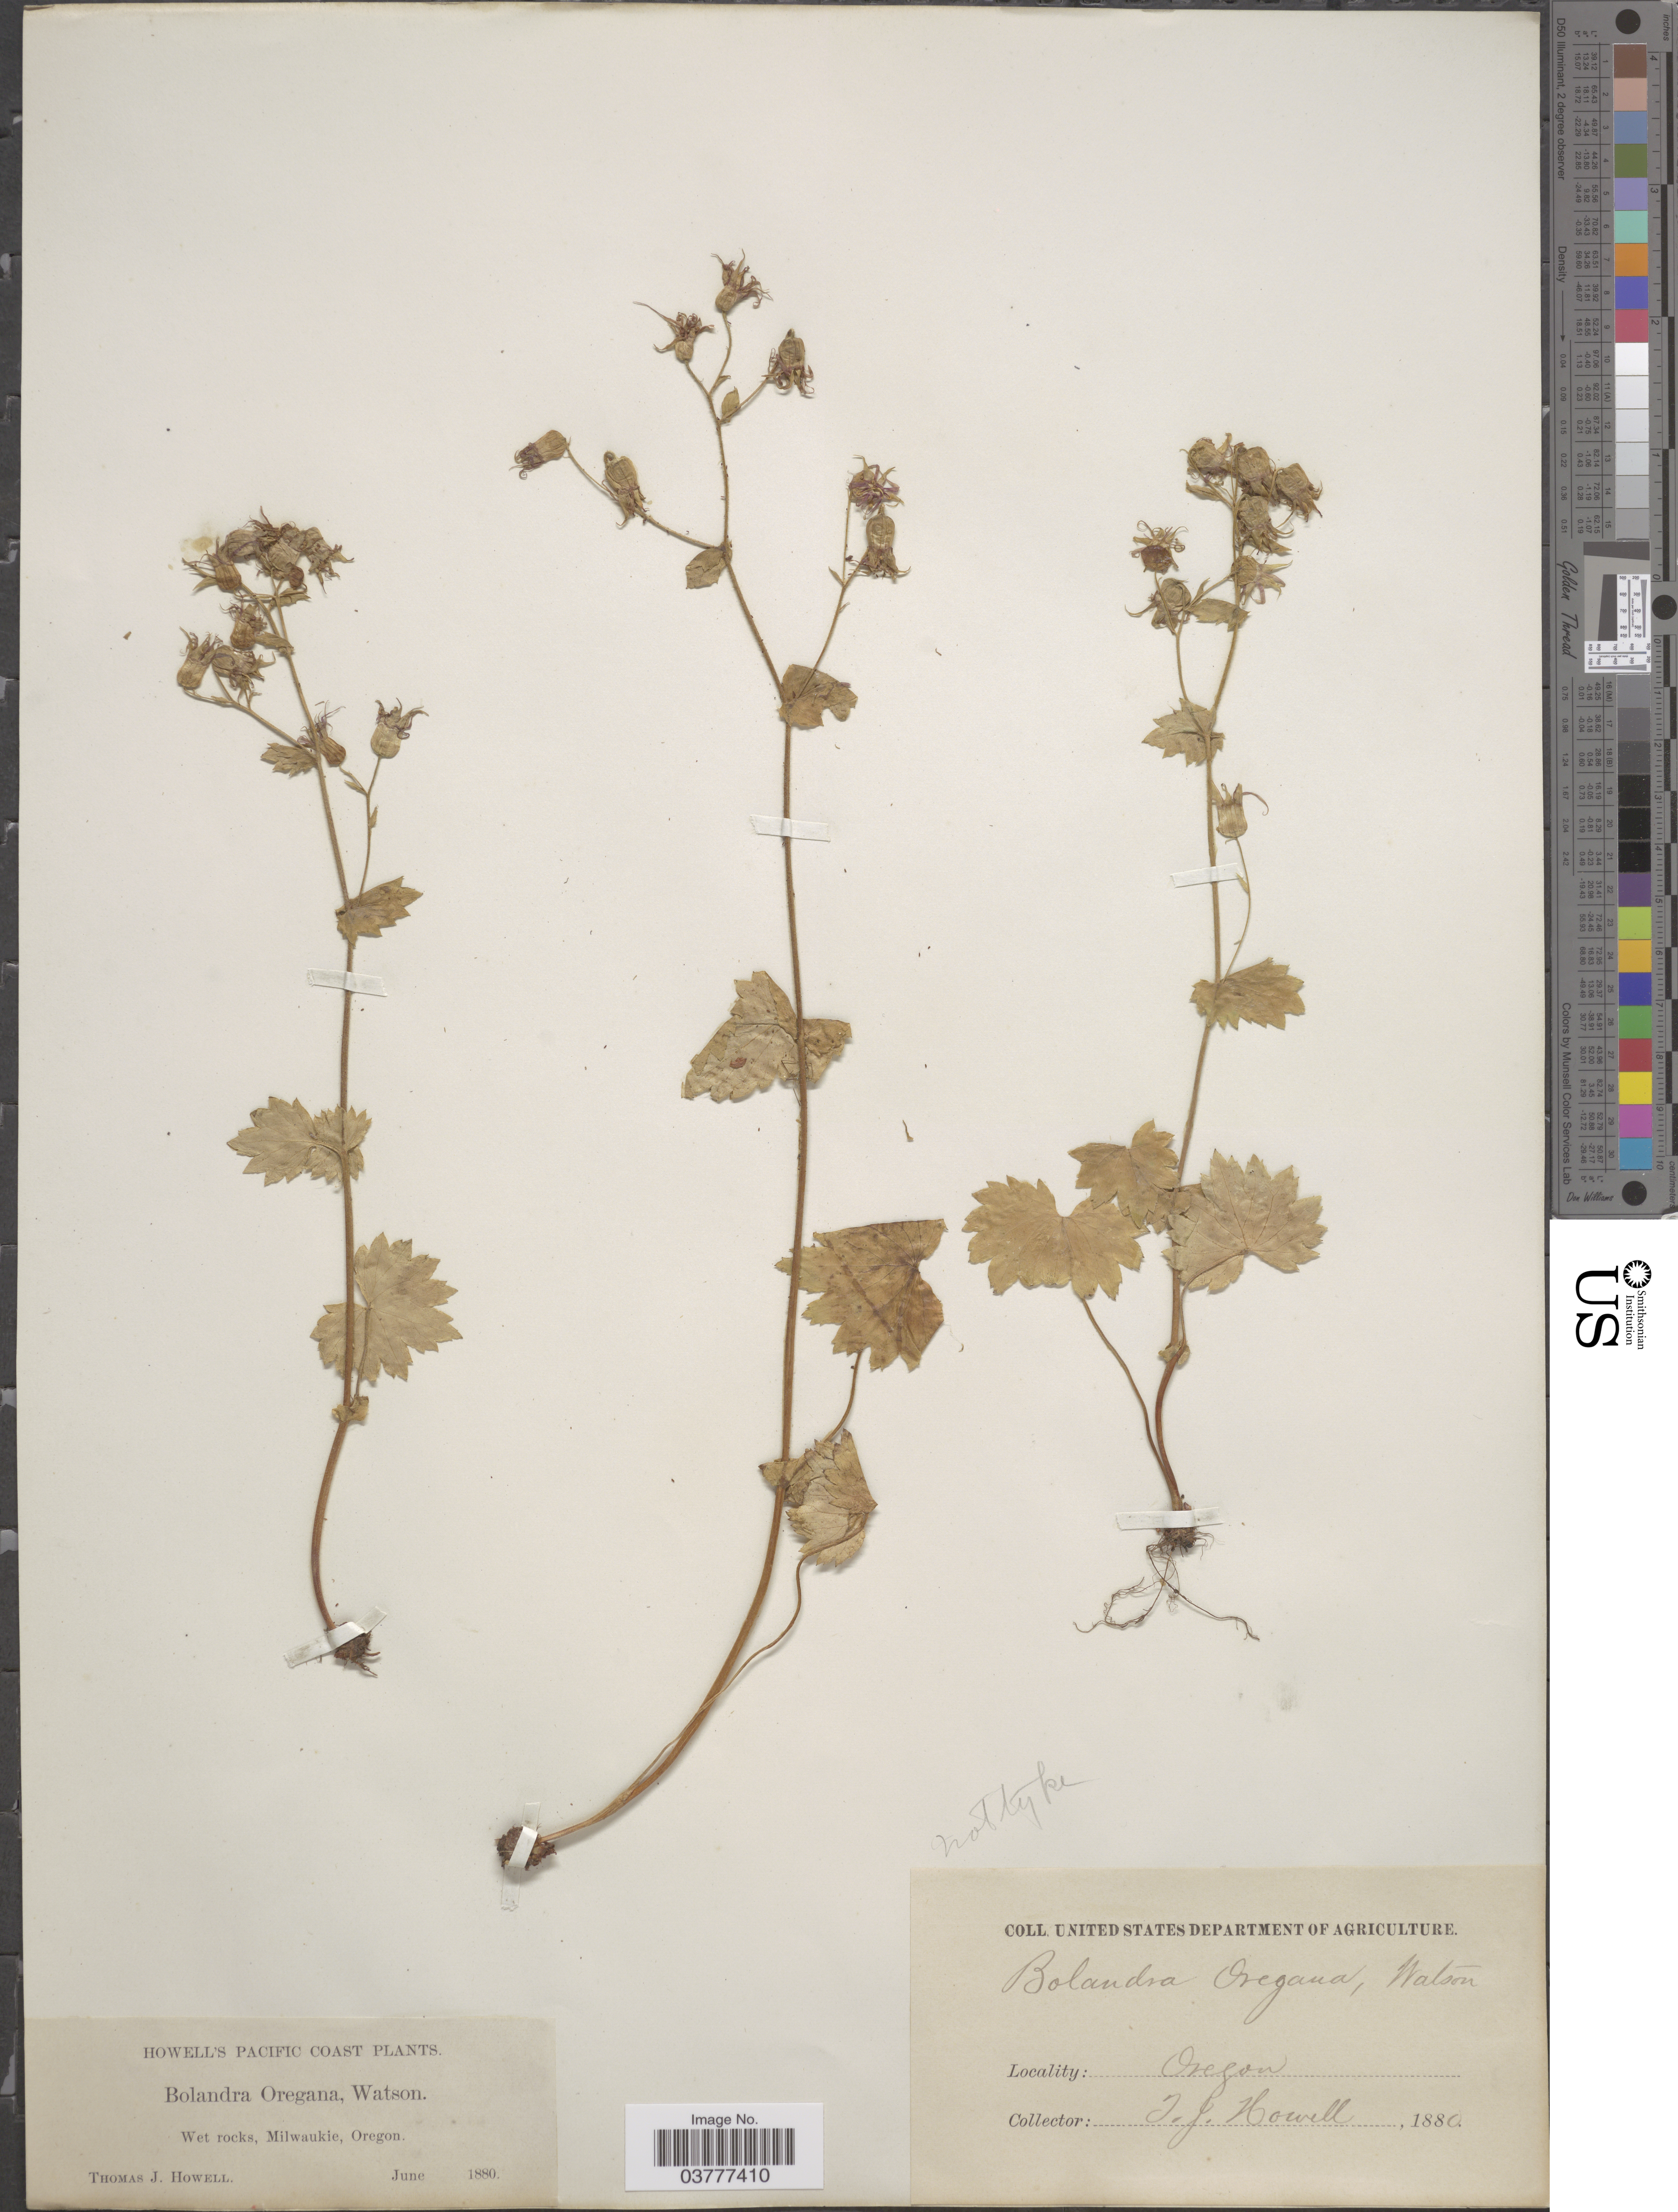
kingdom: Plantae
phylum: Tracheophyta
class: Magnoliopsida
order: Saxifragales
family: Saxifragaceae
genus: Bolandra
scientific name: Bolandra oregana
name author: S. Watson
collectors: T. J. Howell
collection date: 1880-06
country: United States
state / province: Oregon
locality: Pacific Coast. Wet rocks, Milwaukie.